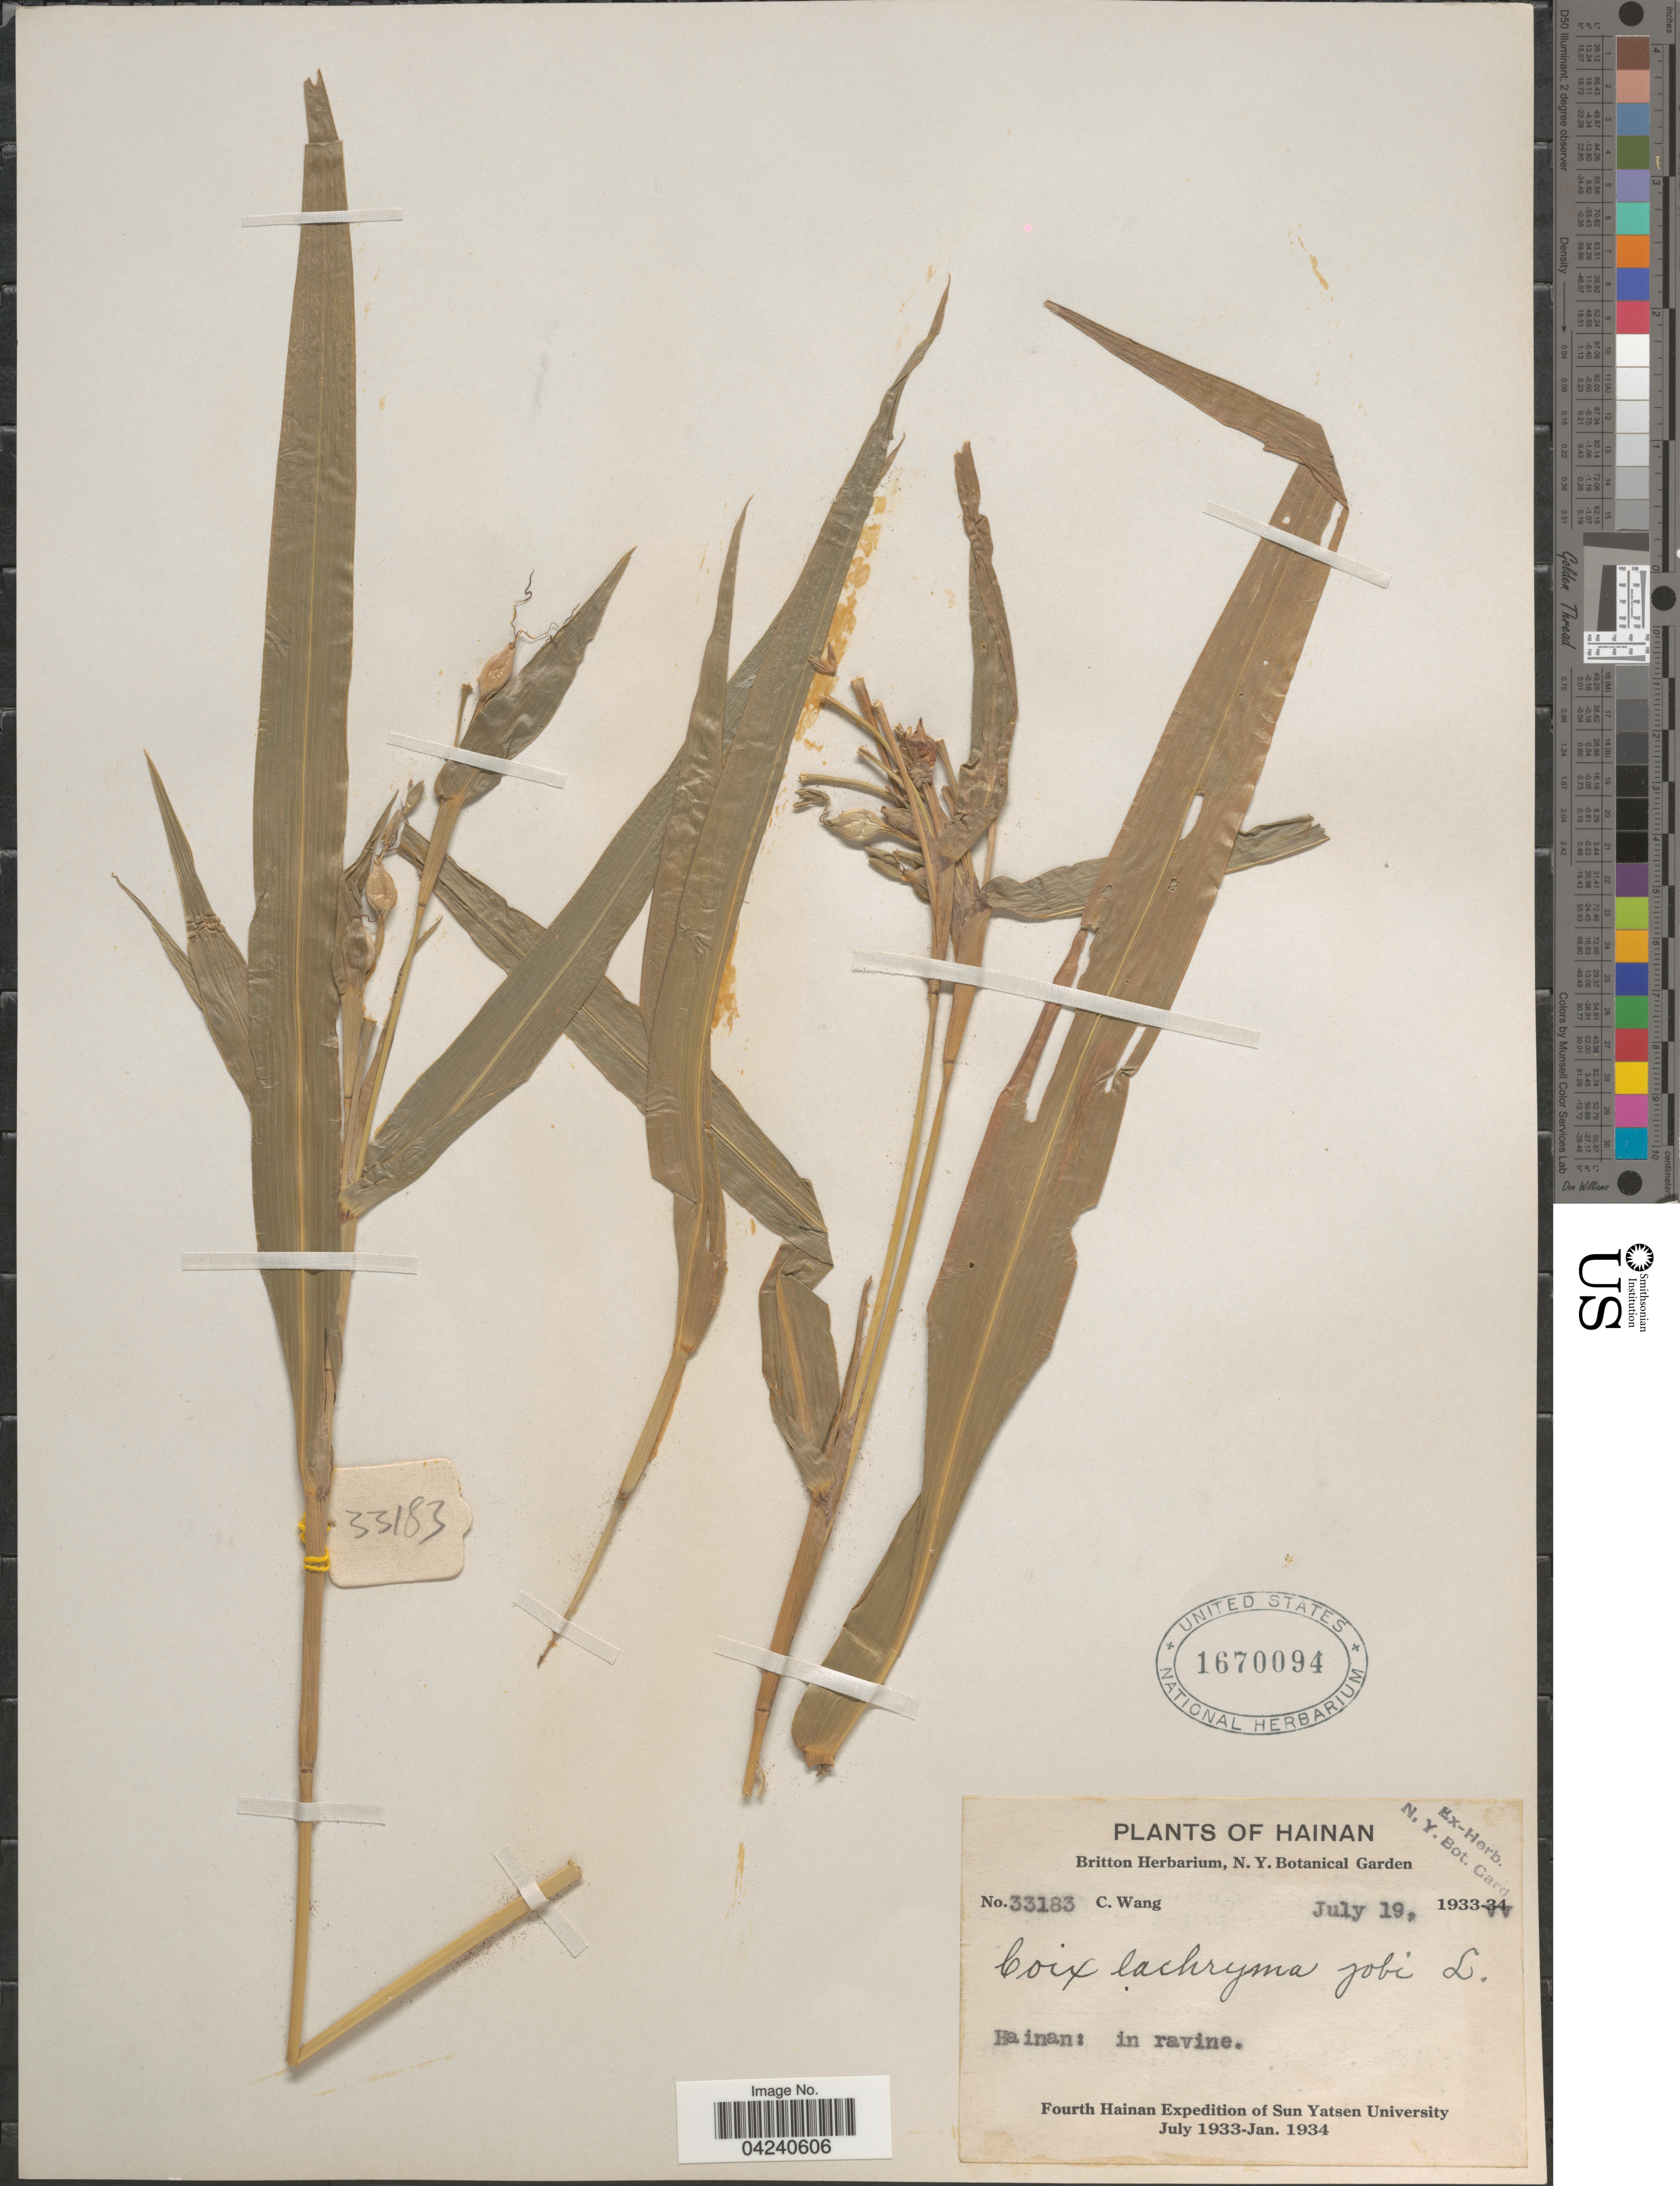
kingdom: Plantae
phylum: Tracheophyta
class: Liliopsida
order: Poales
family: Poaceae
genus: Coix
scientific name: Coix lacryma-jobi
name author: L.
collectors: C. Wang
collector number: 33183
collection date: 1934-07-19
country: China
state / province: Hainan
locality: In ravine. Fourth Hainan Expedition of Sun Yatsen University July 1933-Jan. 1934.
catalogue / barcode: US 1670094